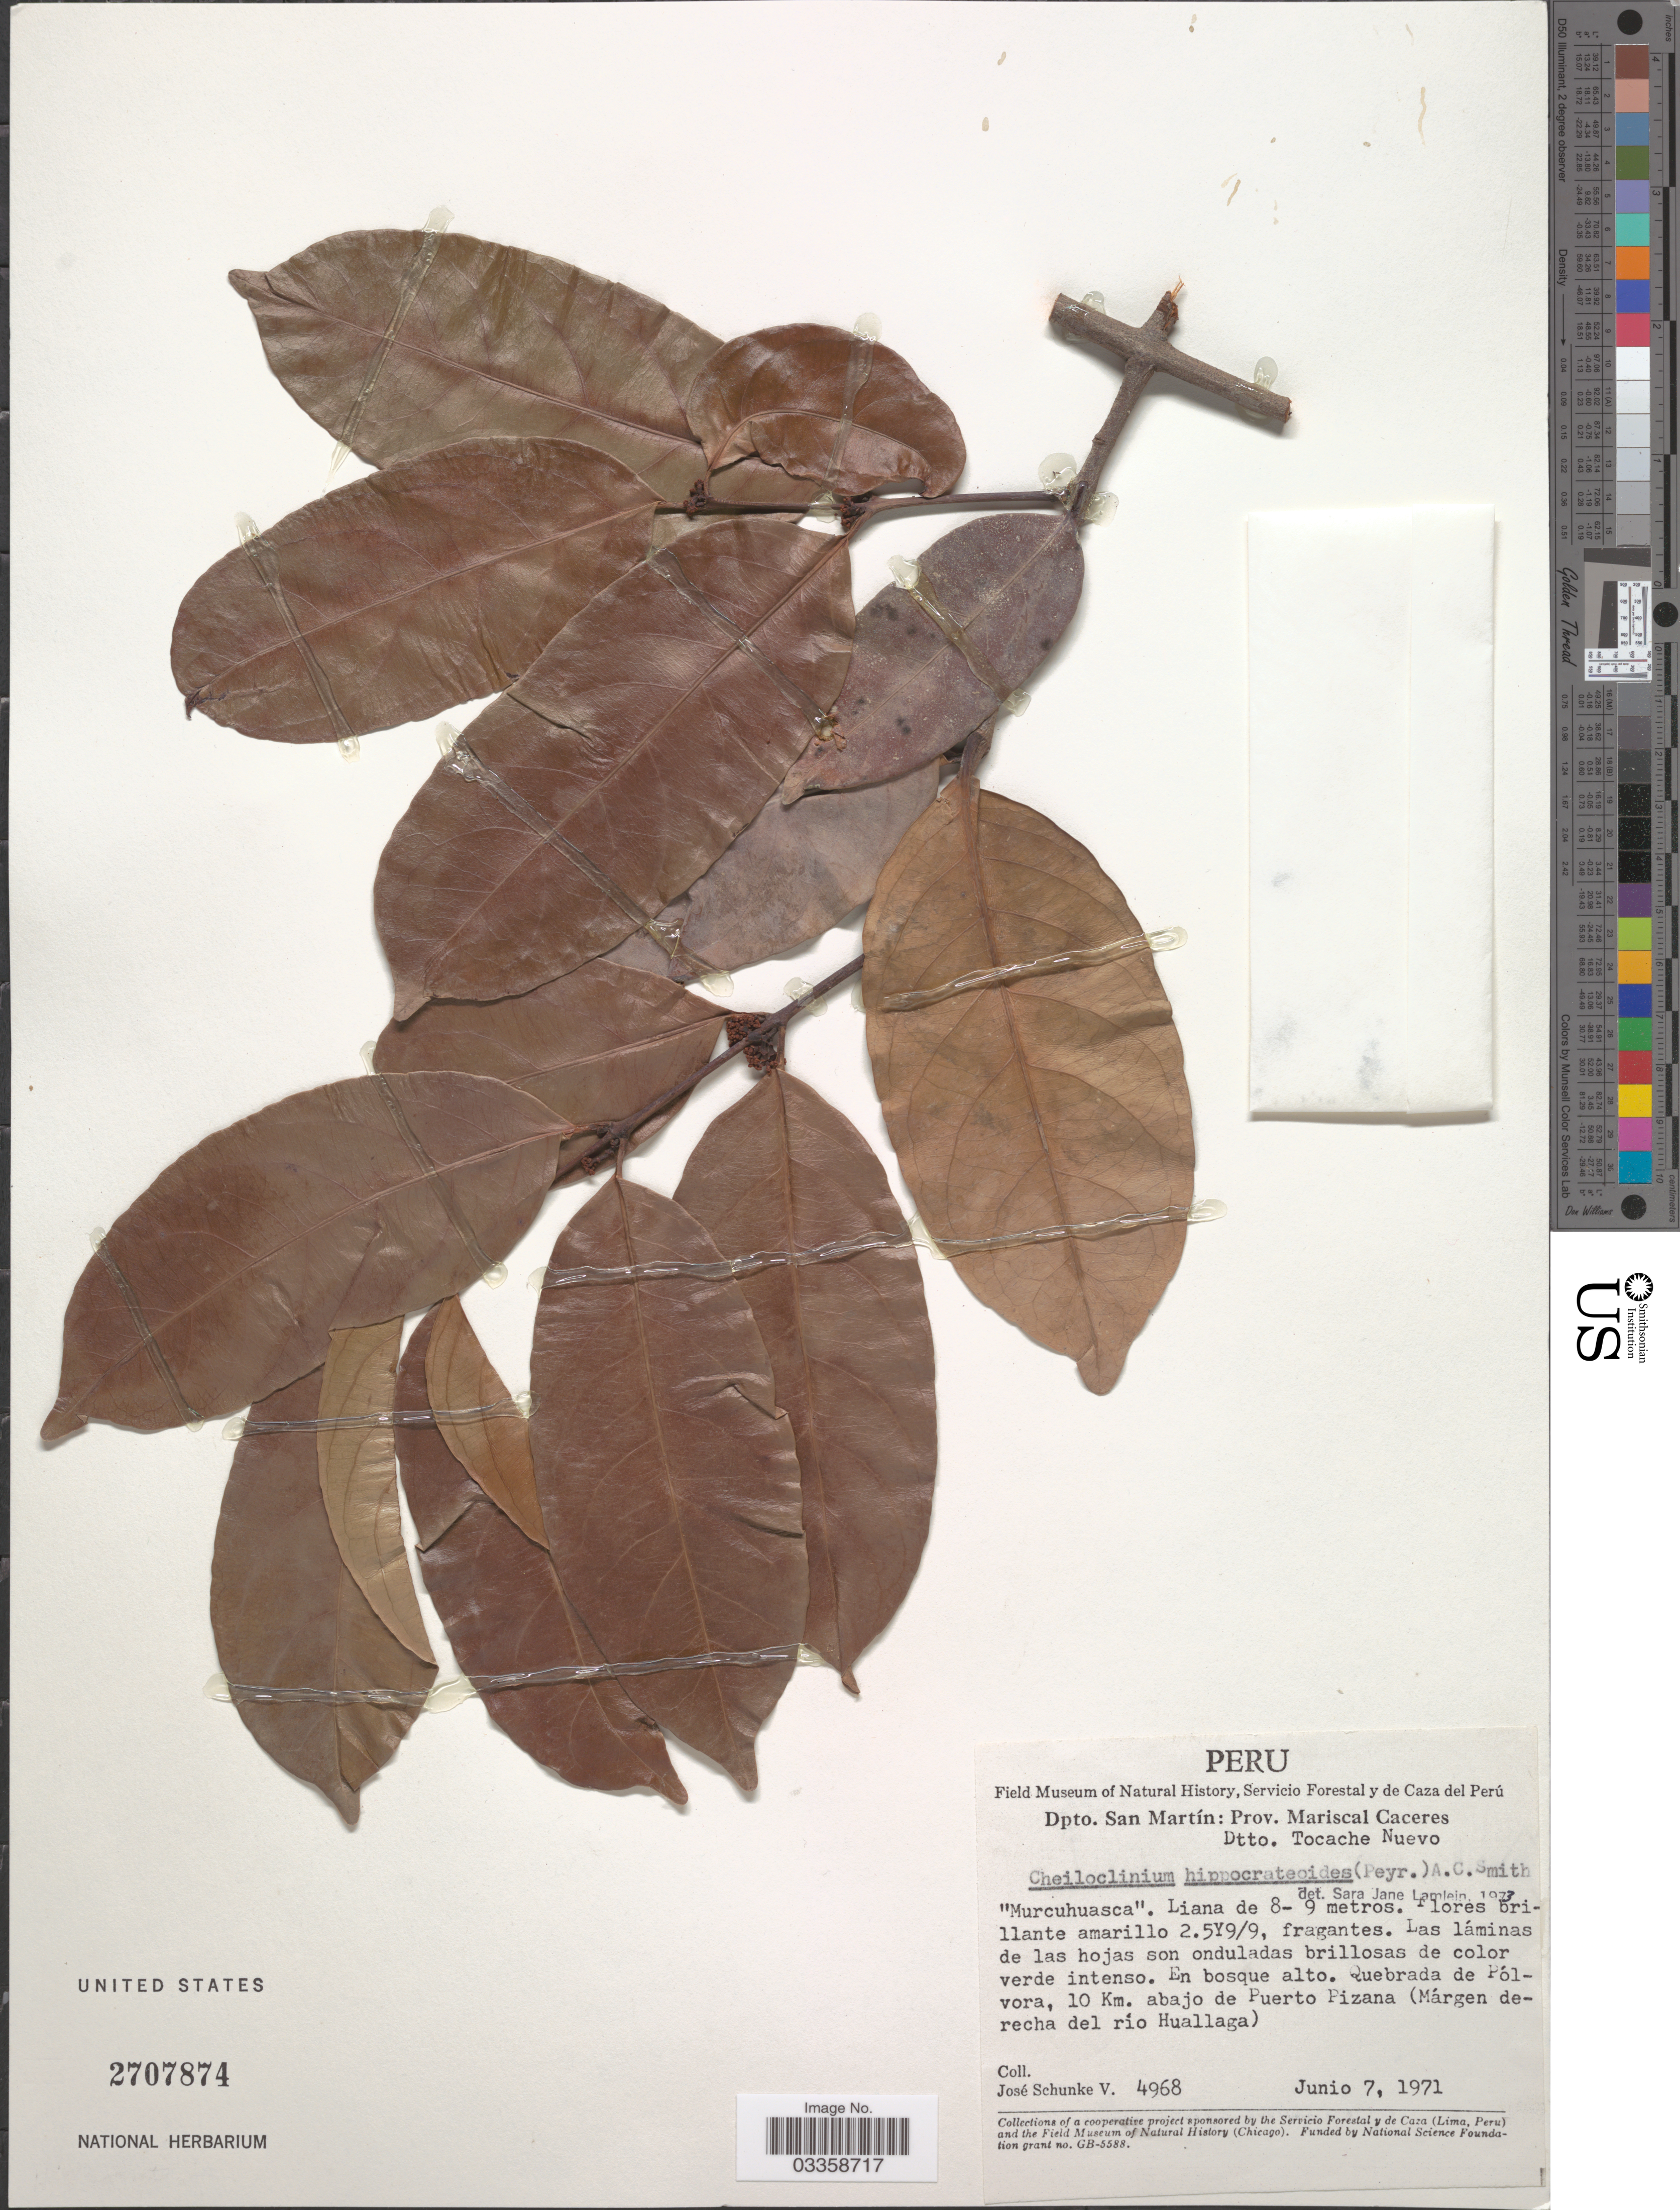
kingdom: Plantae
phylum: Tracheophyta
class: Magnoliopsida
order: Celastrales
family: Celastraceae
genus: Cheiloclinium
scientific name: Cheiloclinium hippocrateoides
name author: (Peyr.) A.C. Sm.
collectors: J. Schunke Vigo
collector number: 4968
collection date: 1971-06-07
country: Peru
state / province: San Martín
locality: Dpto. San Martín: Prov. Mariscal Caceres, Dtto. Tocache Nuevo, Quebrada de Pólvora, 10 Km. abajo de Puerto Pizana (Márgen derecha del río Huallaga).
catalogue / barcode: US 2707874